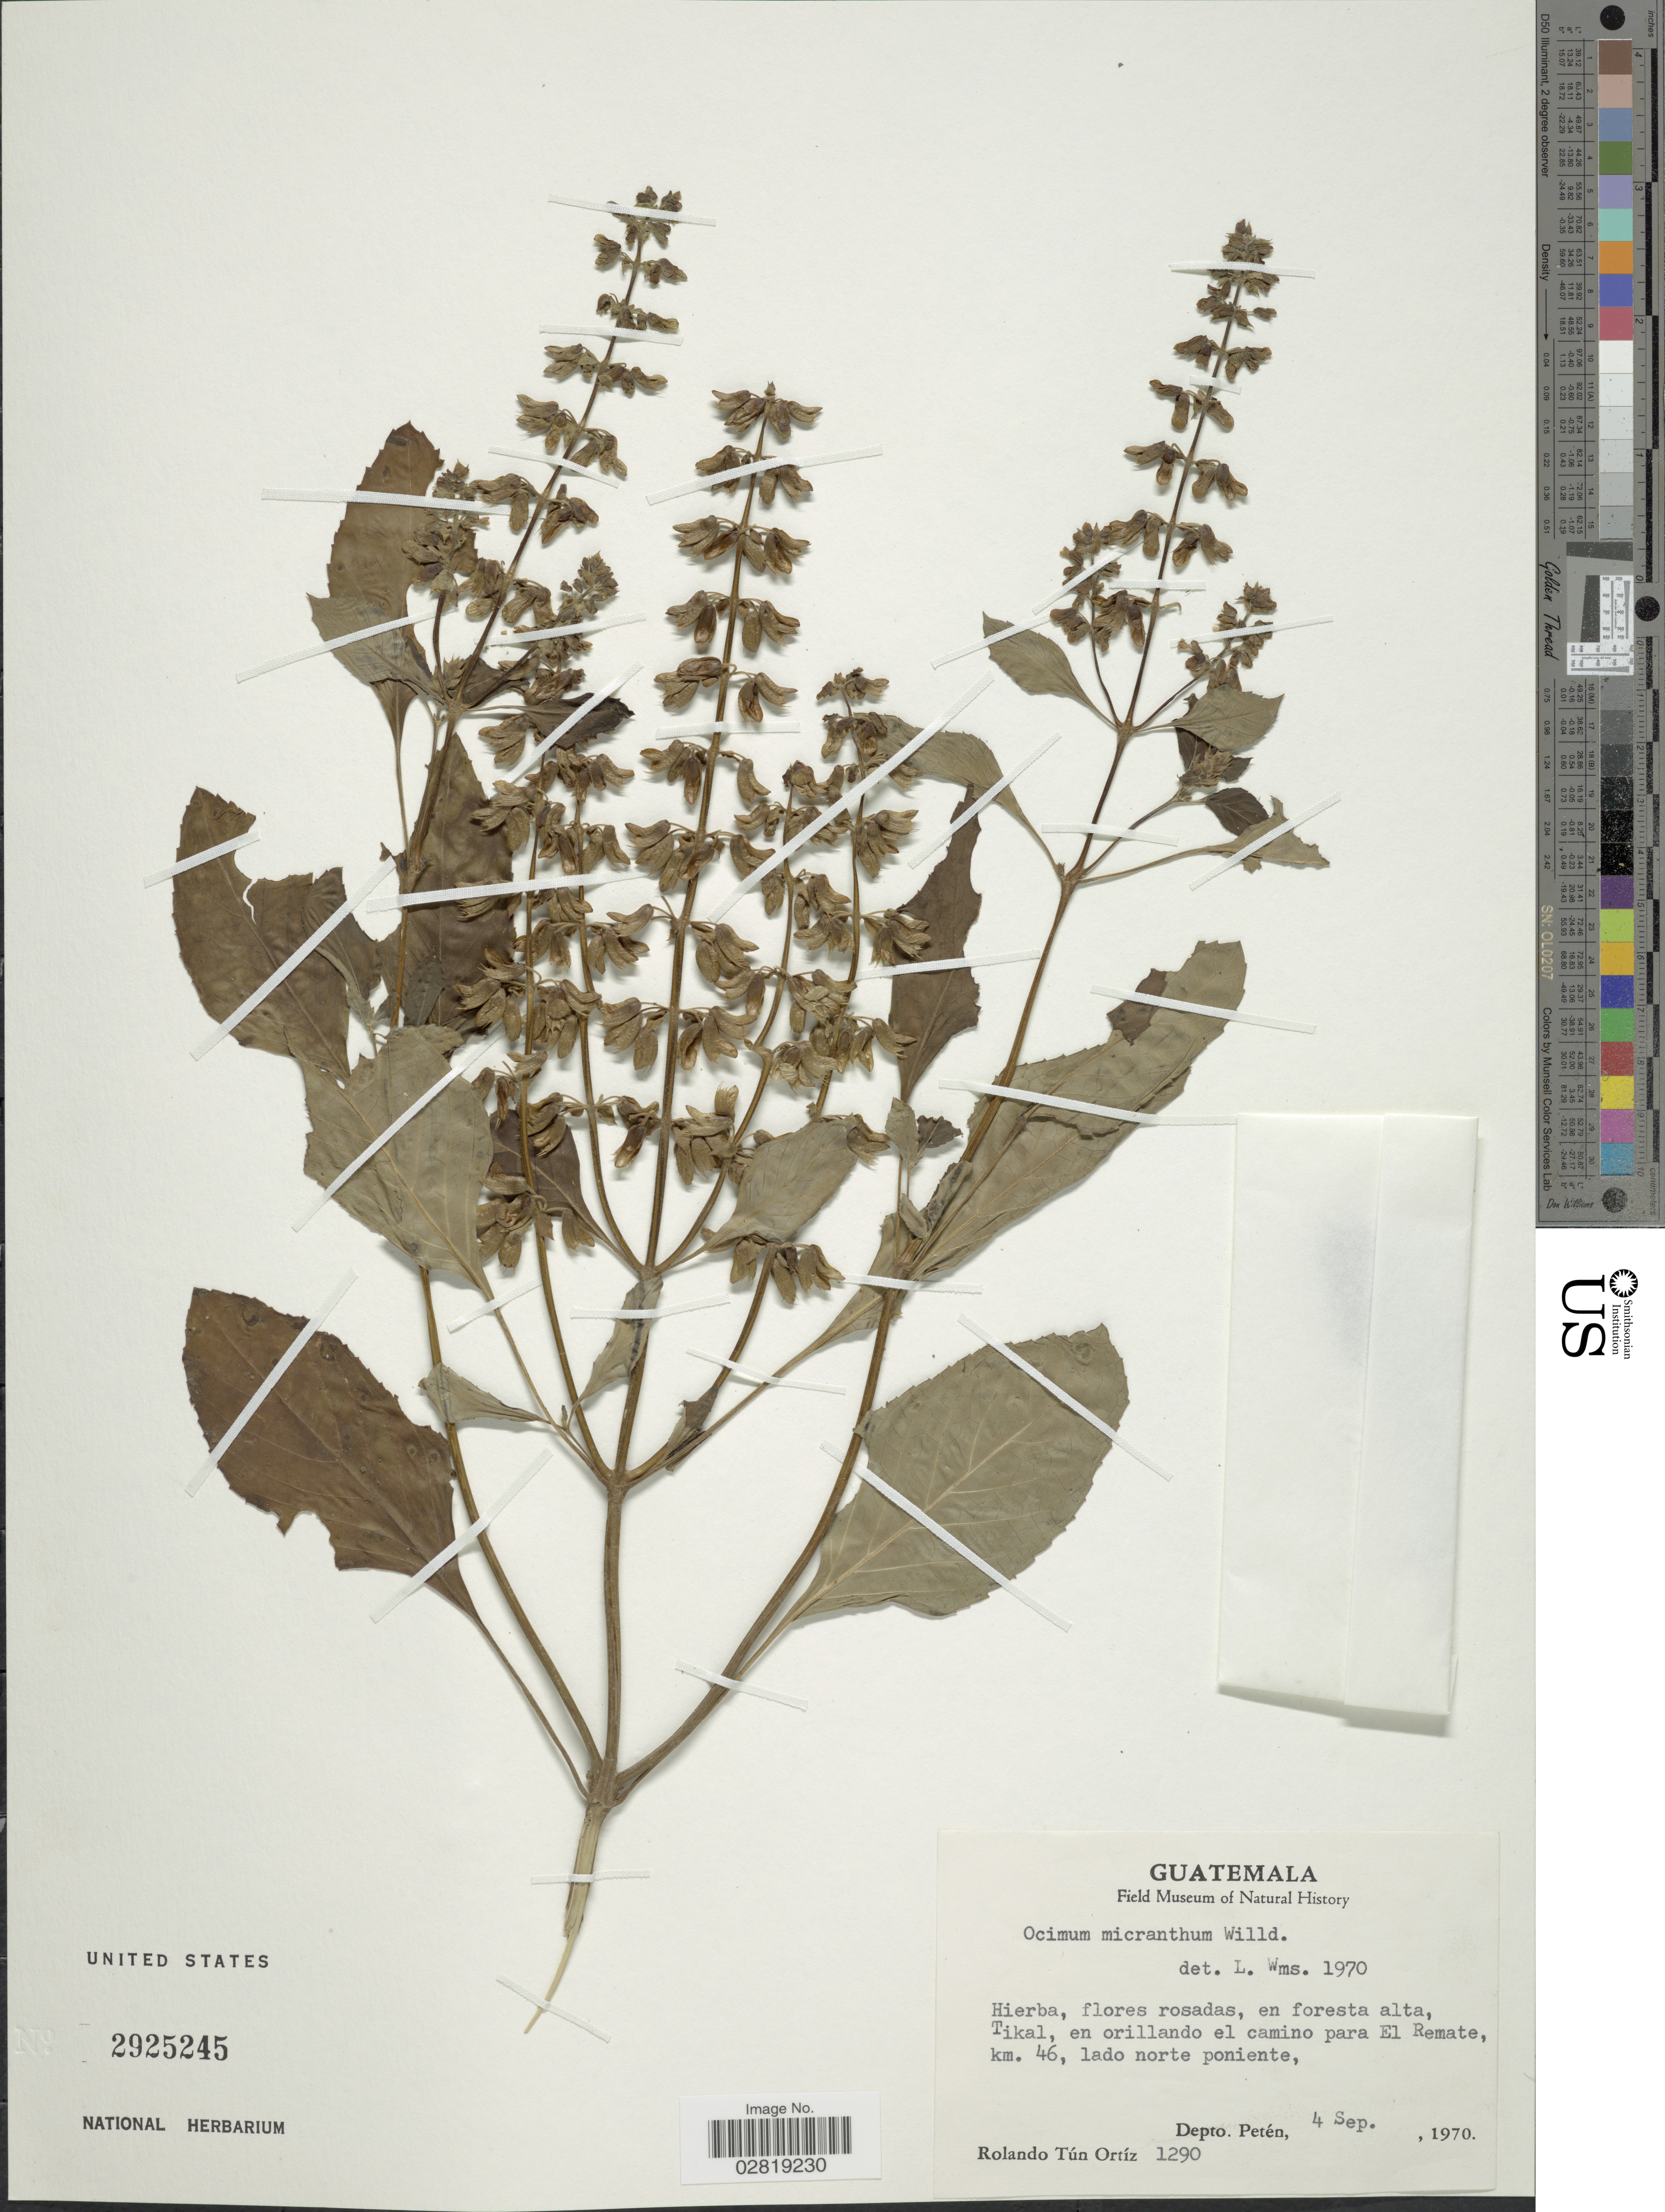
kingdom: Plantae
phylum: Tracheophyta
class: Magnoliopsida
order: Lamiales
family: Lamiaceae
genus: Ocimum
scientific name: Ocimum campechianum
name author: Mill.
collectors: R. T. Ortíz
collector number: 1290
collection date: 1970-09-04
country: Guatemala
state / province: El Petén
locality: Tikal, en orillando el camino para El Remate, km. 46, lado norte poniente, Depto. Petén.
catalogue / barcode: US 2925245